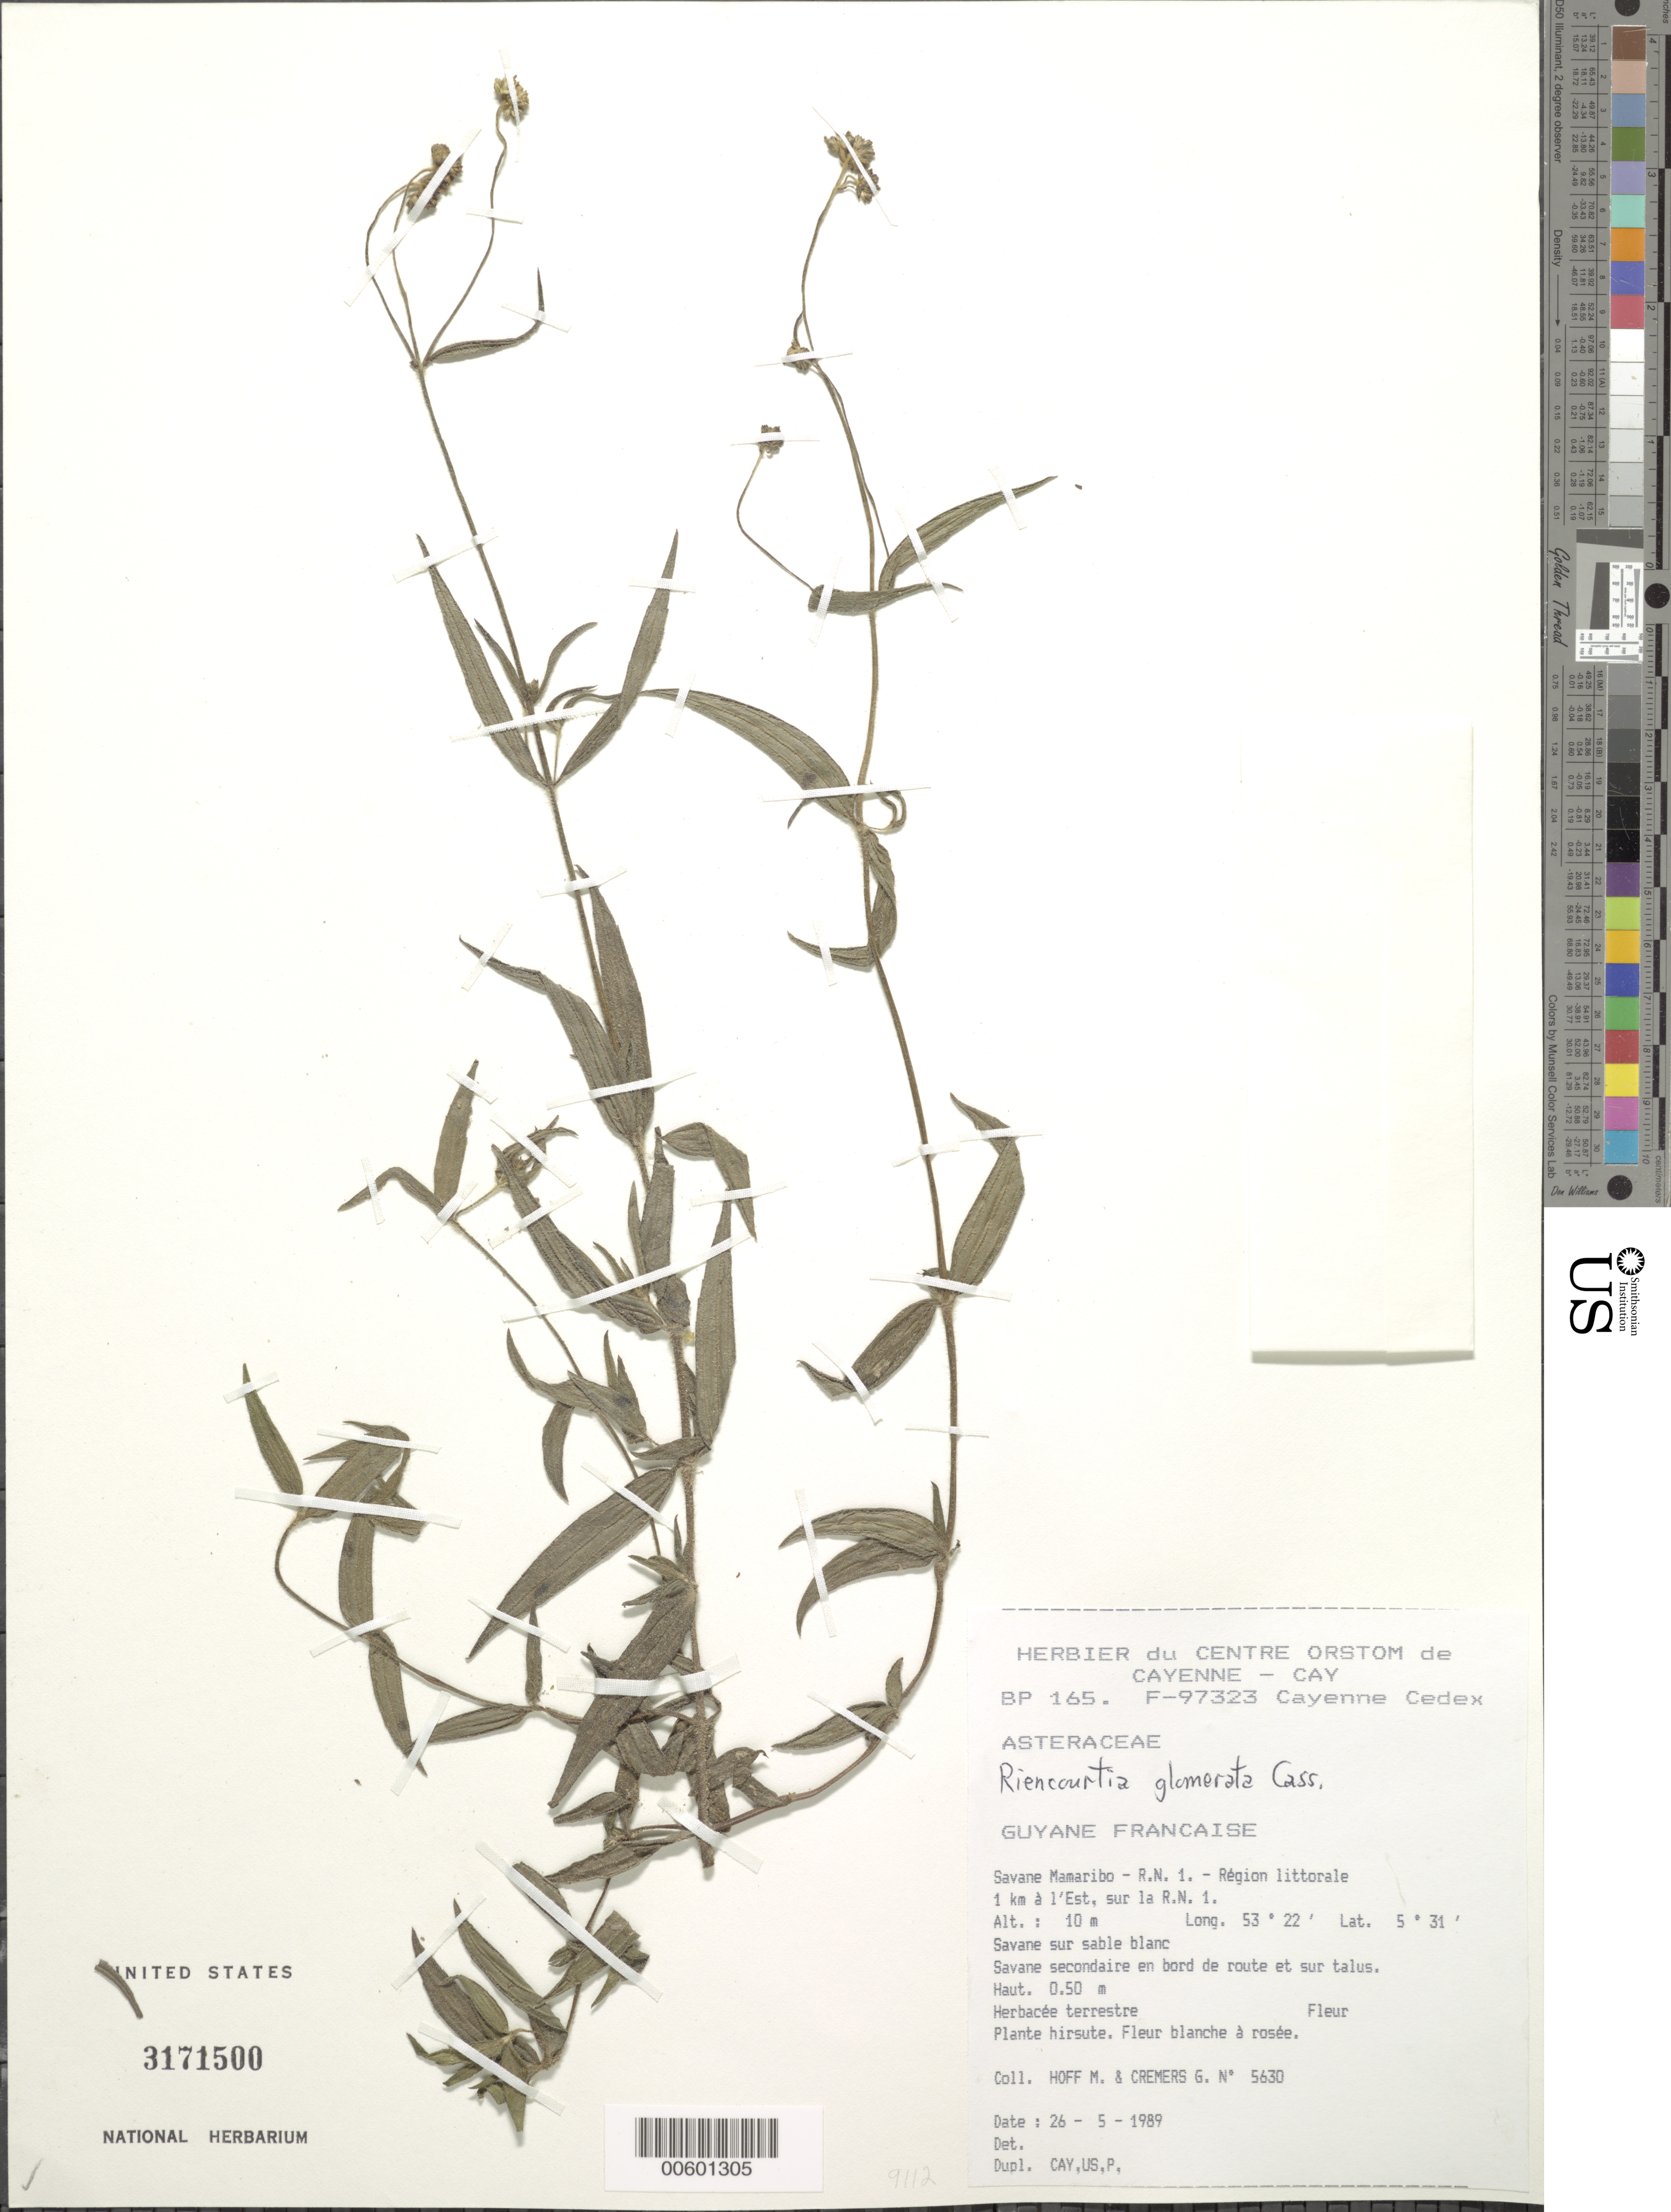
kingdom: Plantae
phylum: Tracheophyta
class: Magnoliopsida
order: Asterales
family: Asteraceae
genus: Riencourtia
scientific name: Riencourtia glomerata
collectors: M. Hoff & G. Cremers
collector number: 5630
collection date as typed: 26-May-89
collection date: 1989-05-26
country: French Guiana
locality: Savane Mamaribo, R.N. 1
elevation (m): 10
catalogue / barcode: US 3171500